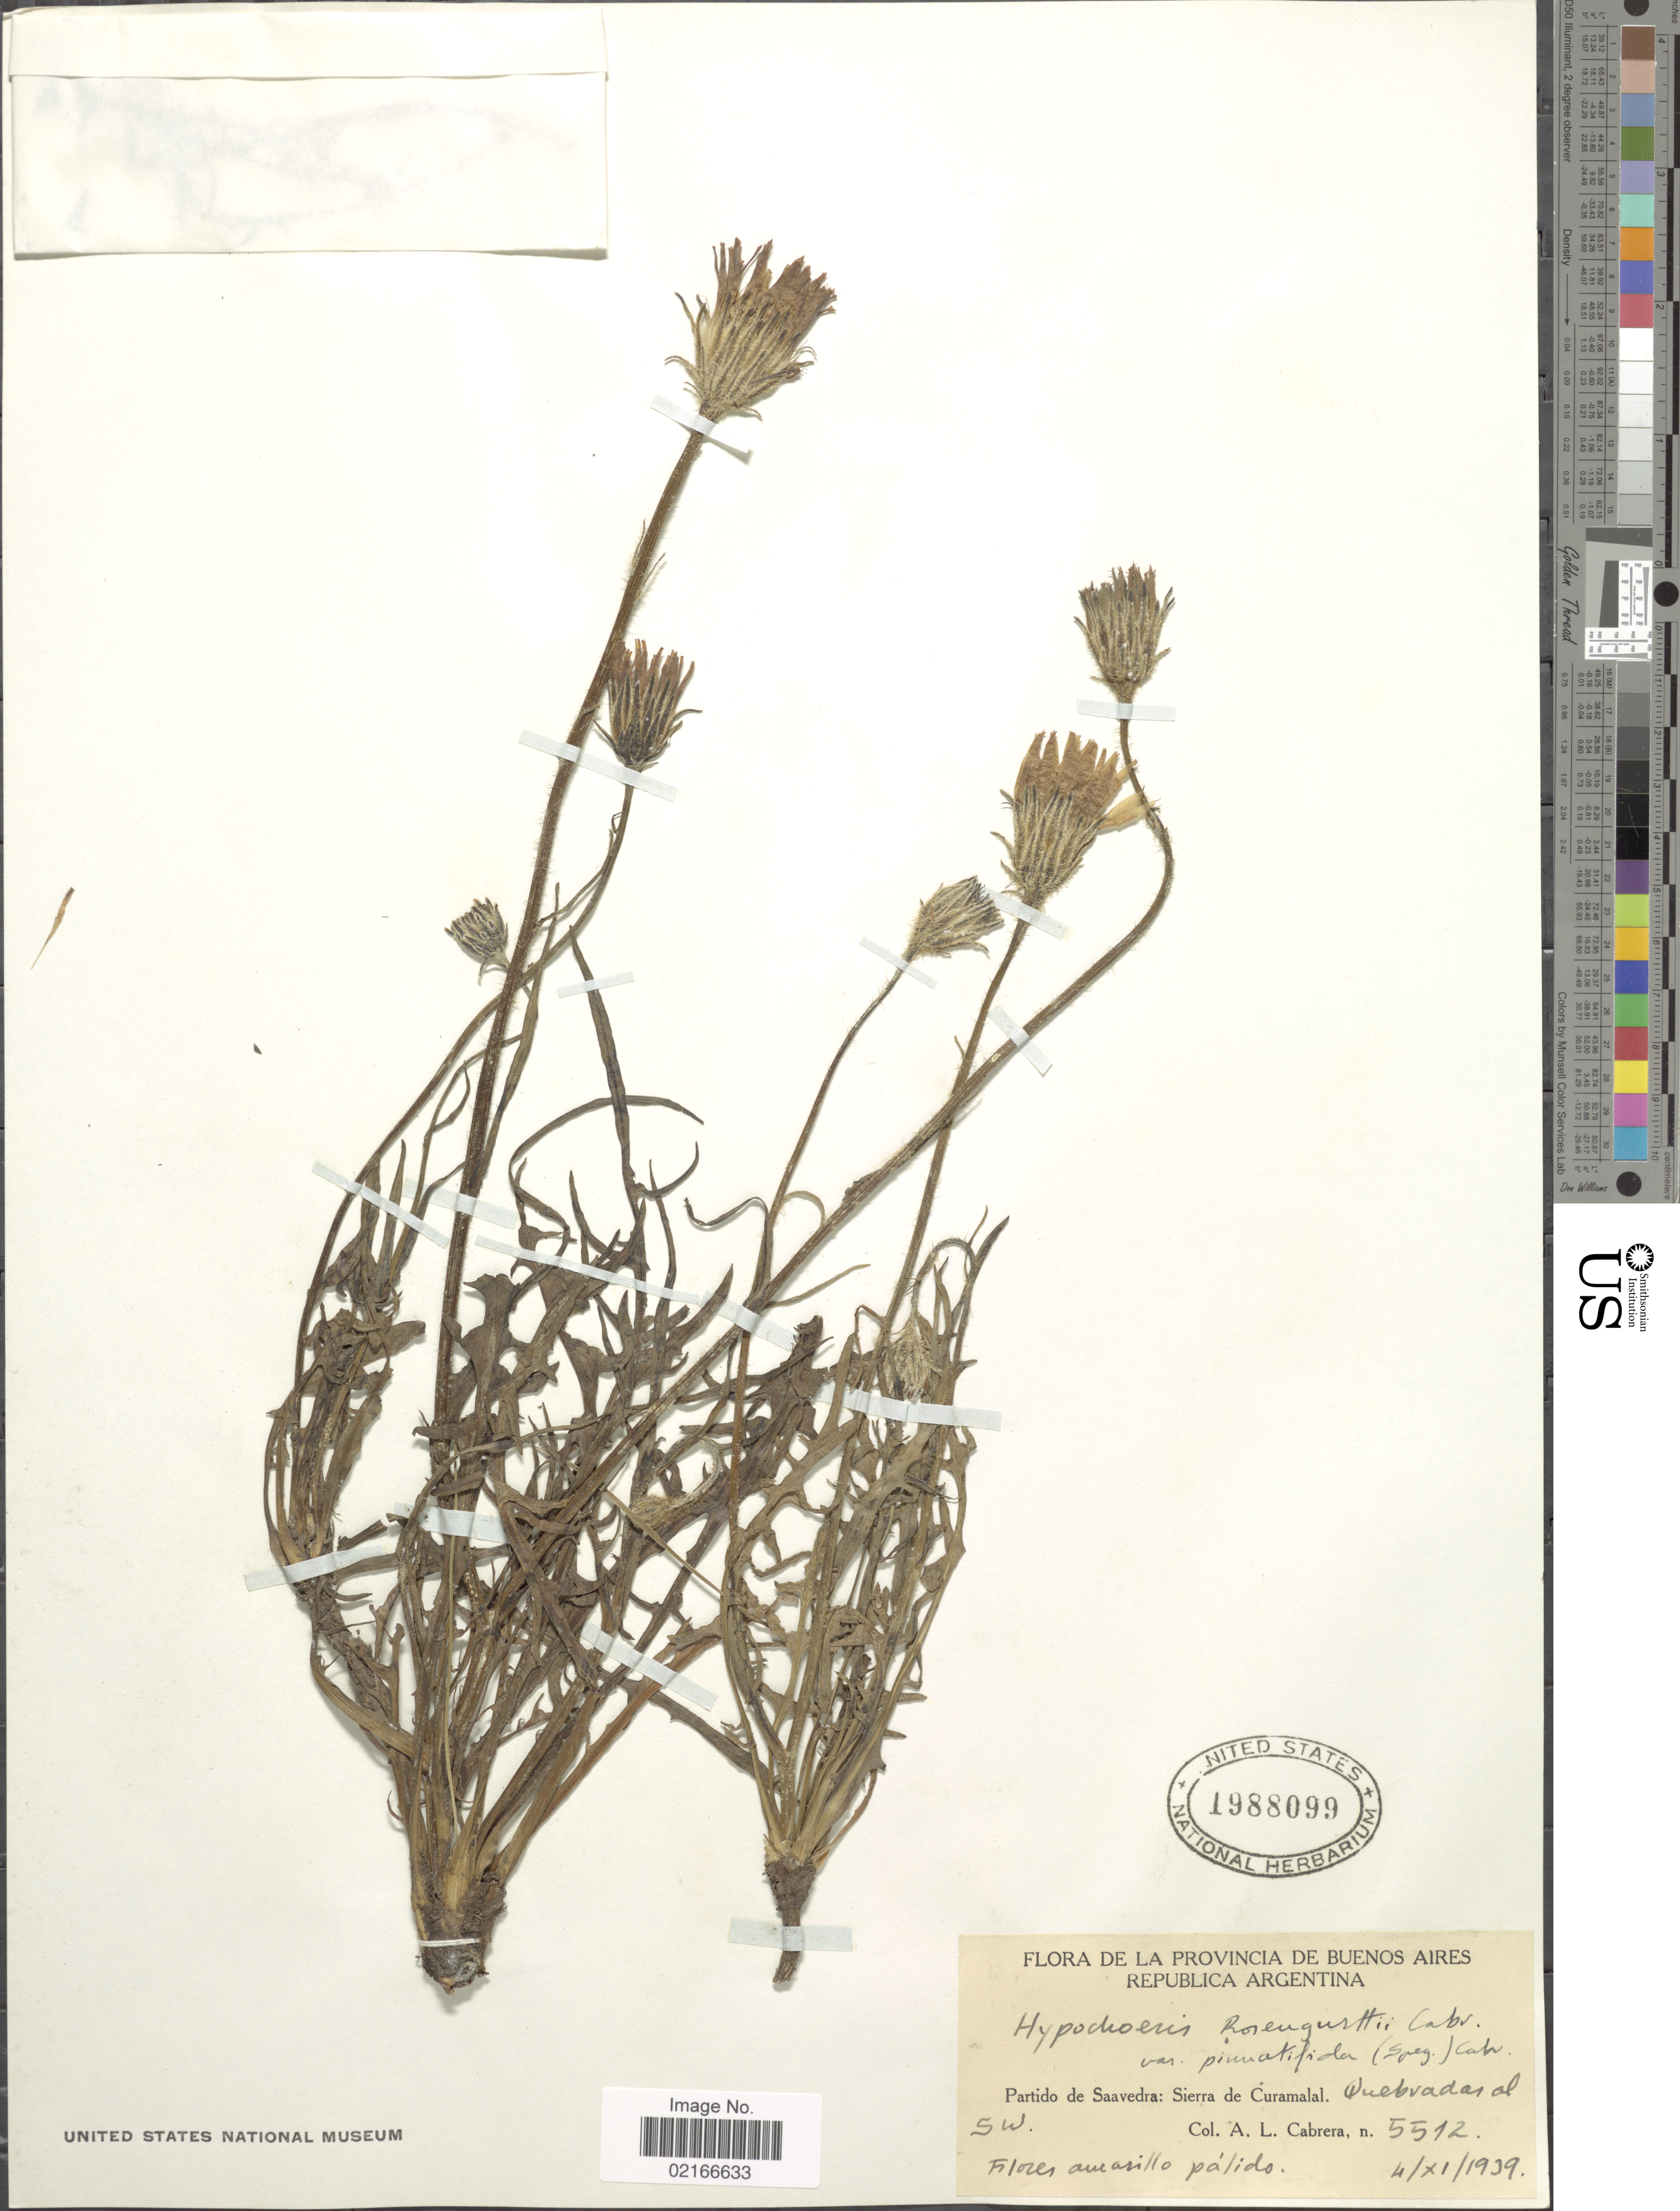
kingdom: Plantae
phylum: Tracheophyta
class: Magnoliopsida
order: Asterales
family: Asteraceae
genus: Hypochaeris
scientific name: Hypochaeris neopinnatifida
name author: Azevêdo-Gonç. & Matzenb.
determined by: Mailhos, Ary, (MVFA), Universidad de la Republica (URUGUAY)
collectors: A. L. Cabrera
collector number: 5512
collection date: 1939-11-04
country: Argentina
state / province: Buenos Aires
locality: Partido de Saavedra: Sierra de Curamalal. Quebradas al SW.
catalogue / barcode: US 1988099